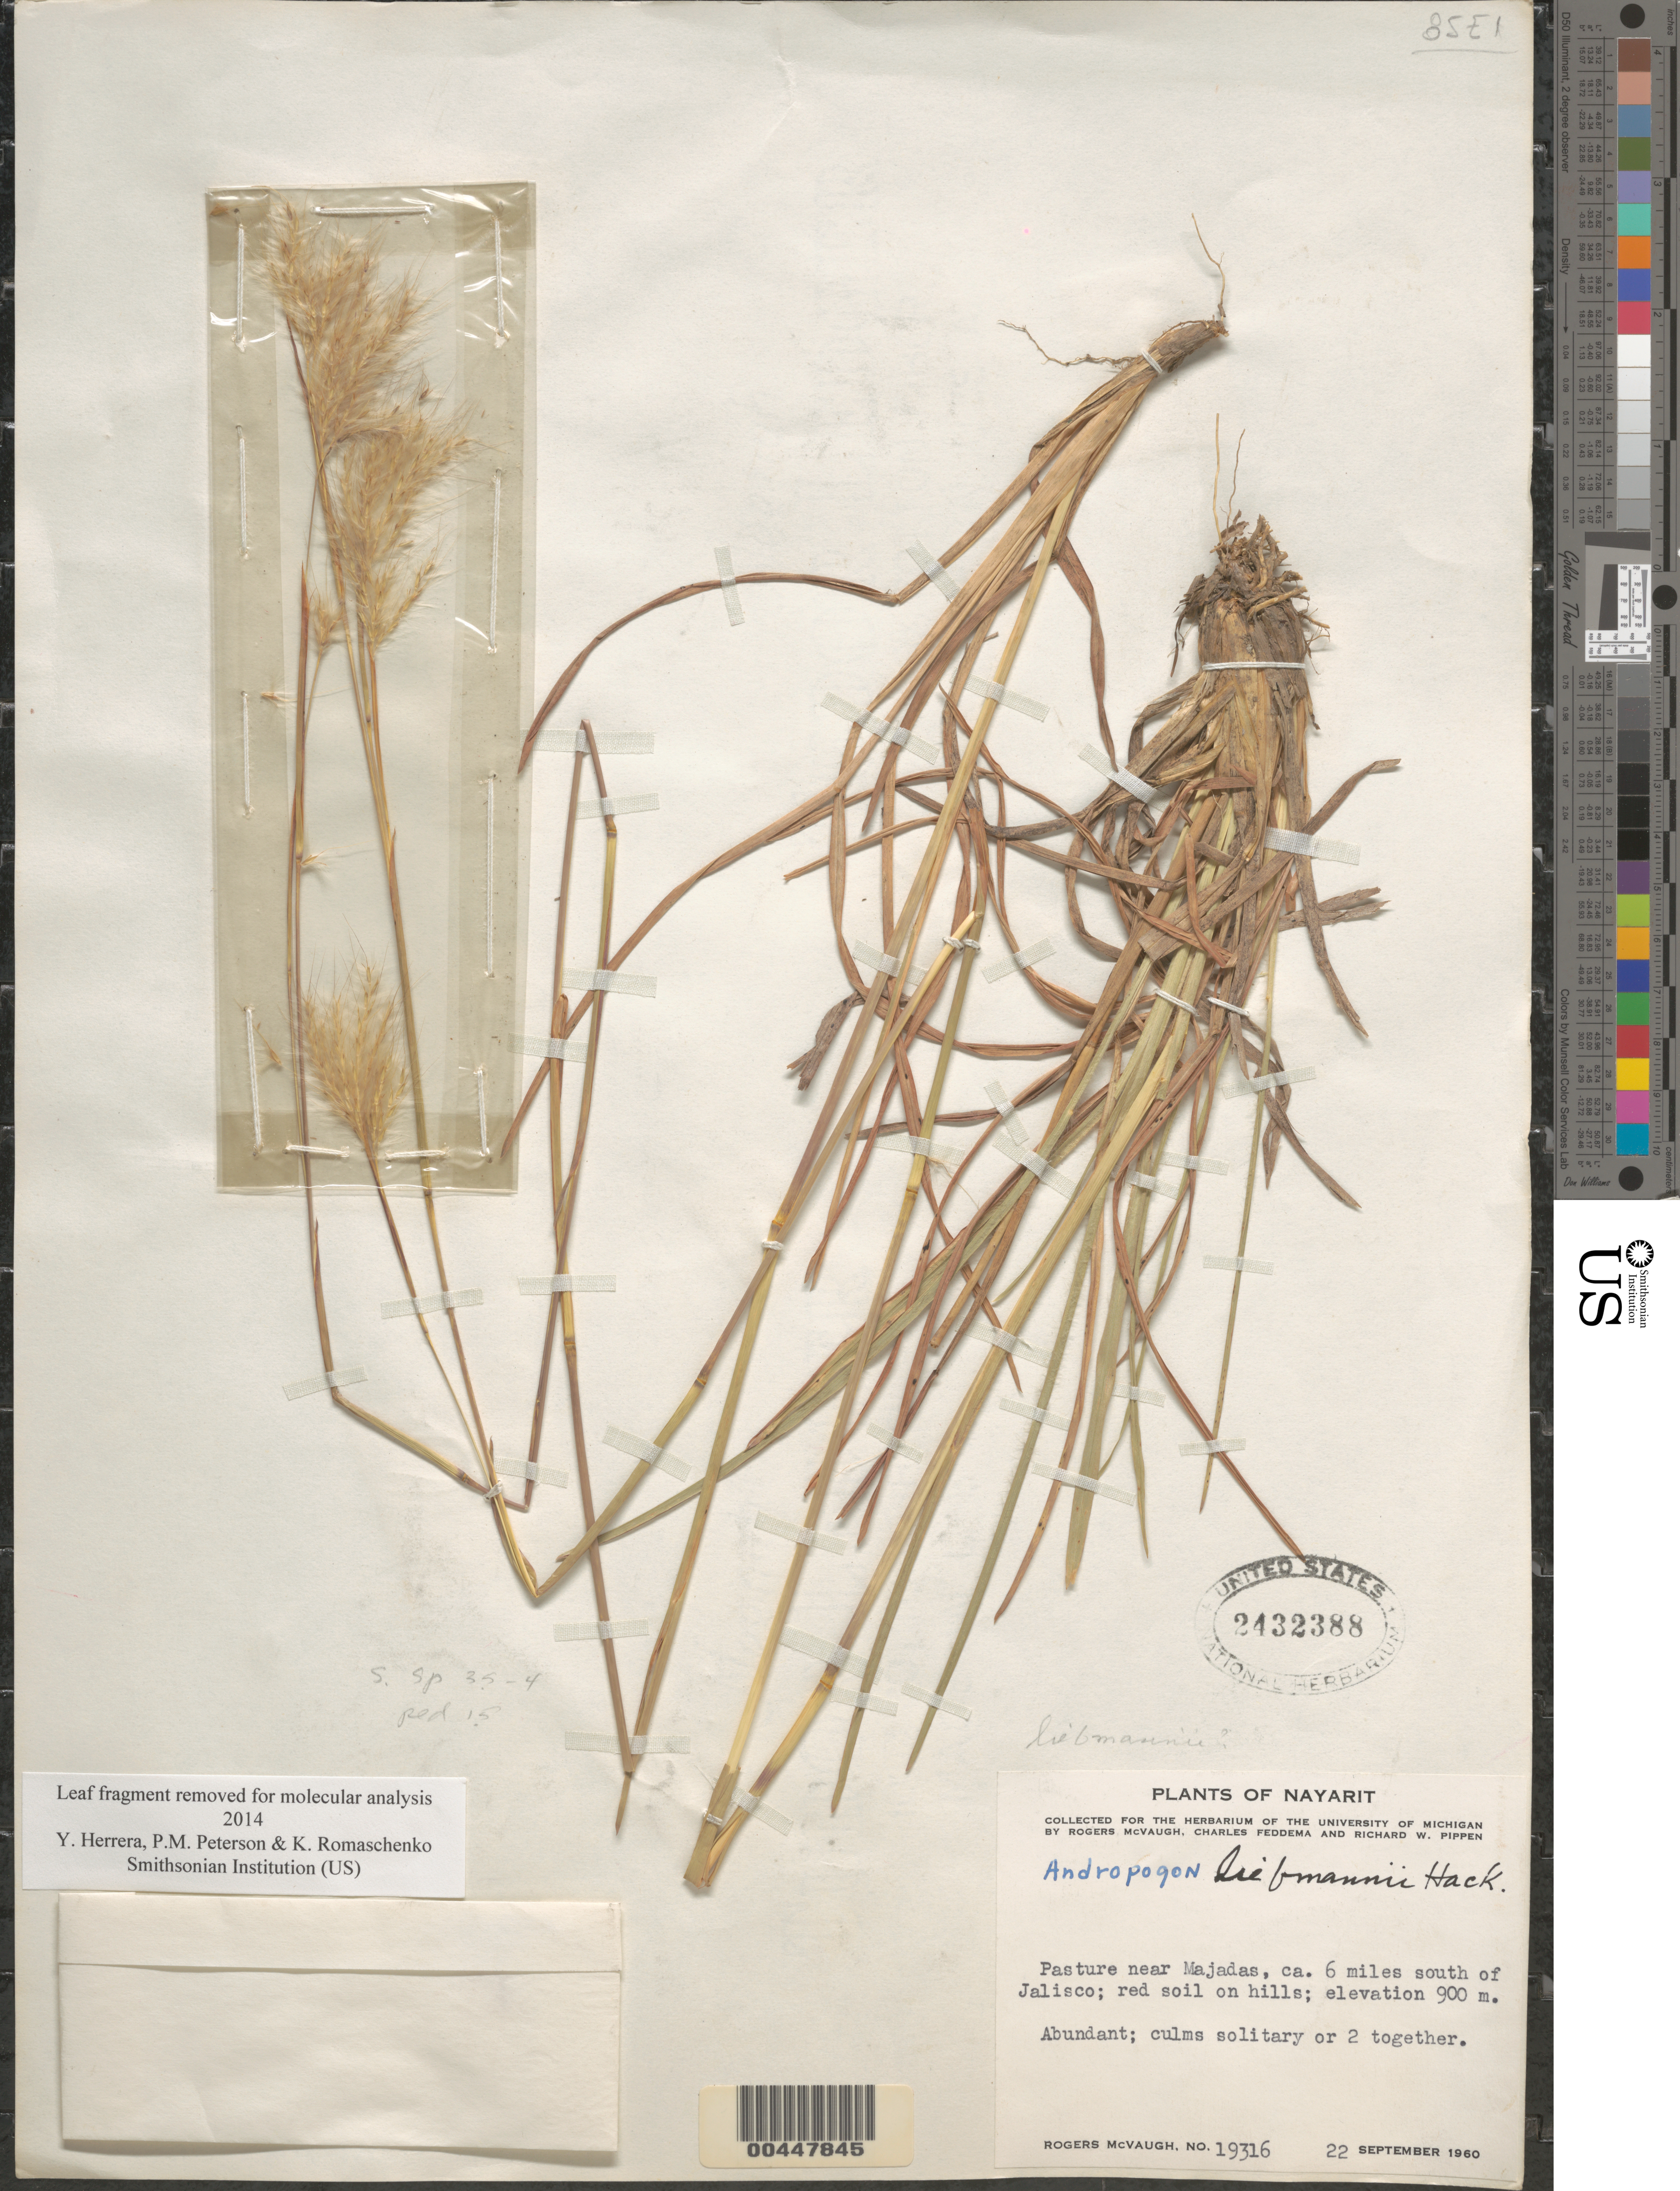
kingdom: Plantae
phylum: Tracheophyta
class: Liliopsida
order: Poales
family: Poaceae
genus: Andropogon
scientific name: Andropogon liebmannii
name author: Hack.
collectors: R. McVaugh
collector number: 19316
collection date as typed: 22 Sep 1960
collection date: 1960-09-22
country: Mexico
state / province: Nayarit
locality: Pasture near Majadas, ca. 6 miles S of Jalisco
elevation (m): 900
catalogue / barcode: US 2432388